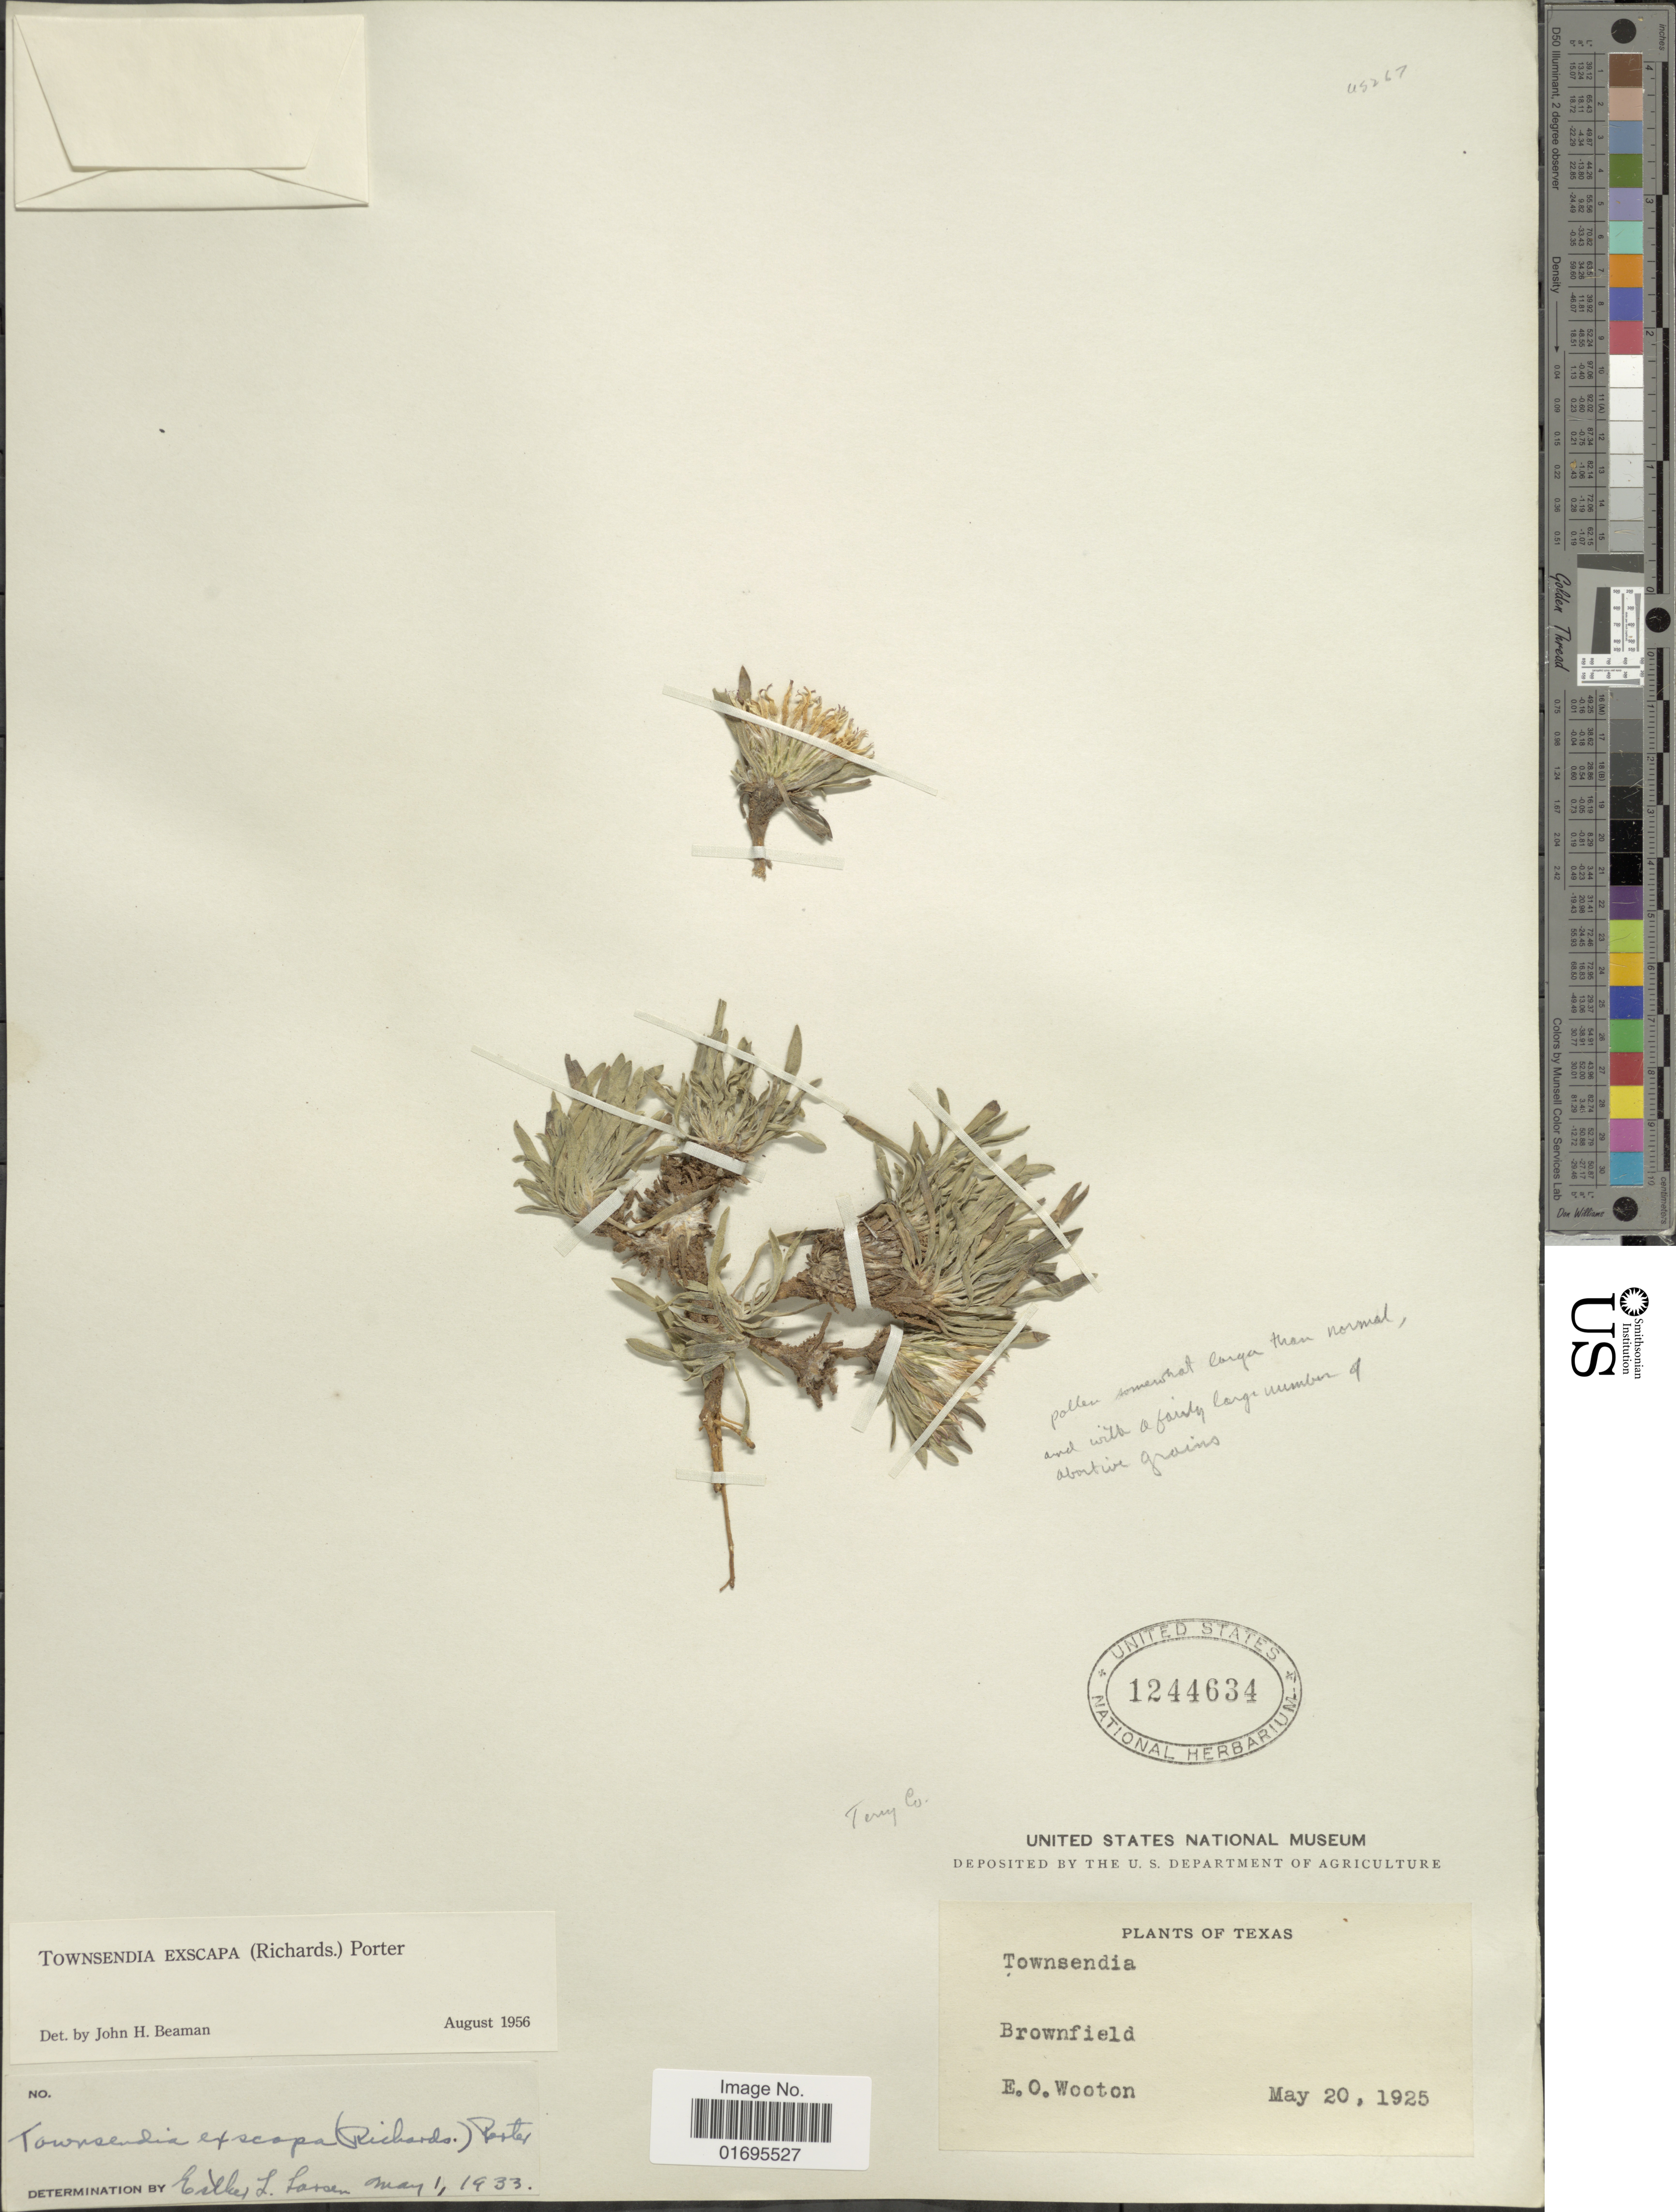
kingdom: Plantae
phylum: Tracheophyta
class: Magnoliopsida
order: Asterales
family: Asteraceae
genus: Townsendia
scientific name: Townsendia exscapa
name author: (Richardson) Porter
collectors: E. O. Wooton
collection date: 1925-05-20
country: United States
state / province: Texas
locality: Brownfield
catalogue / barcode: US 1244634